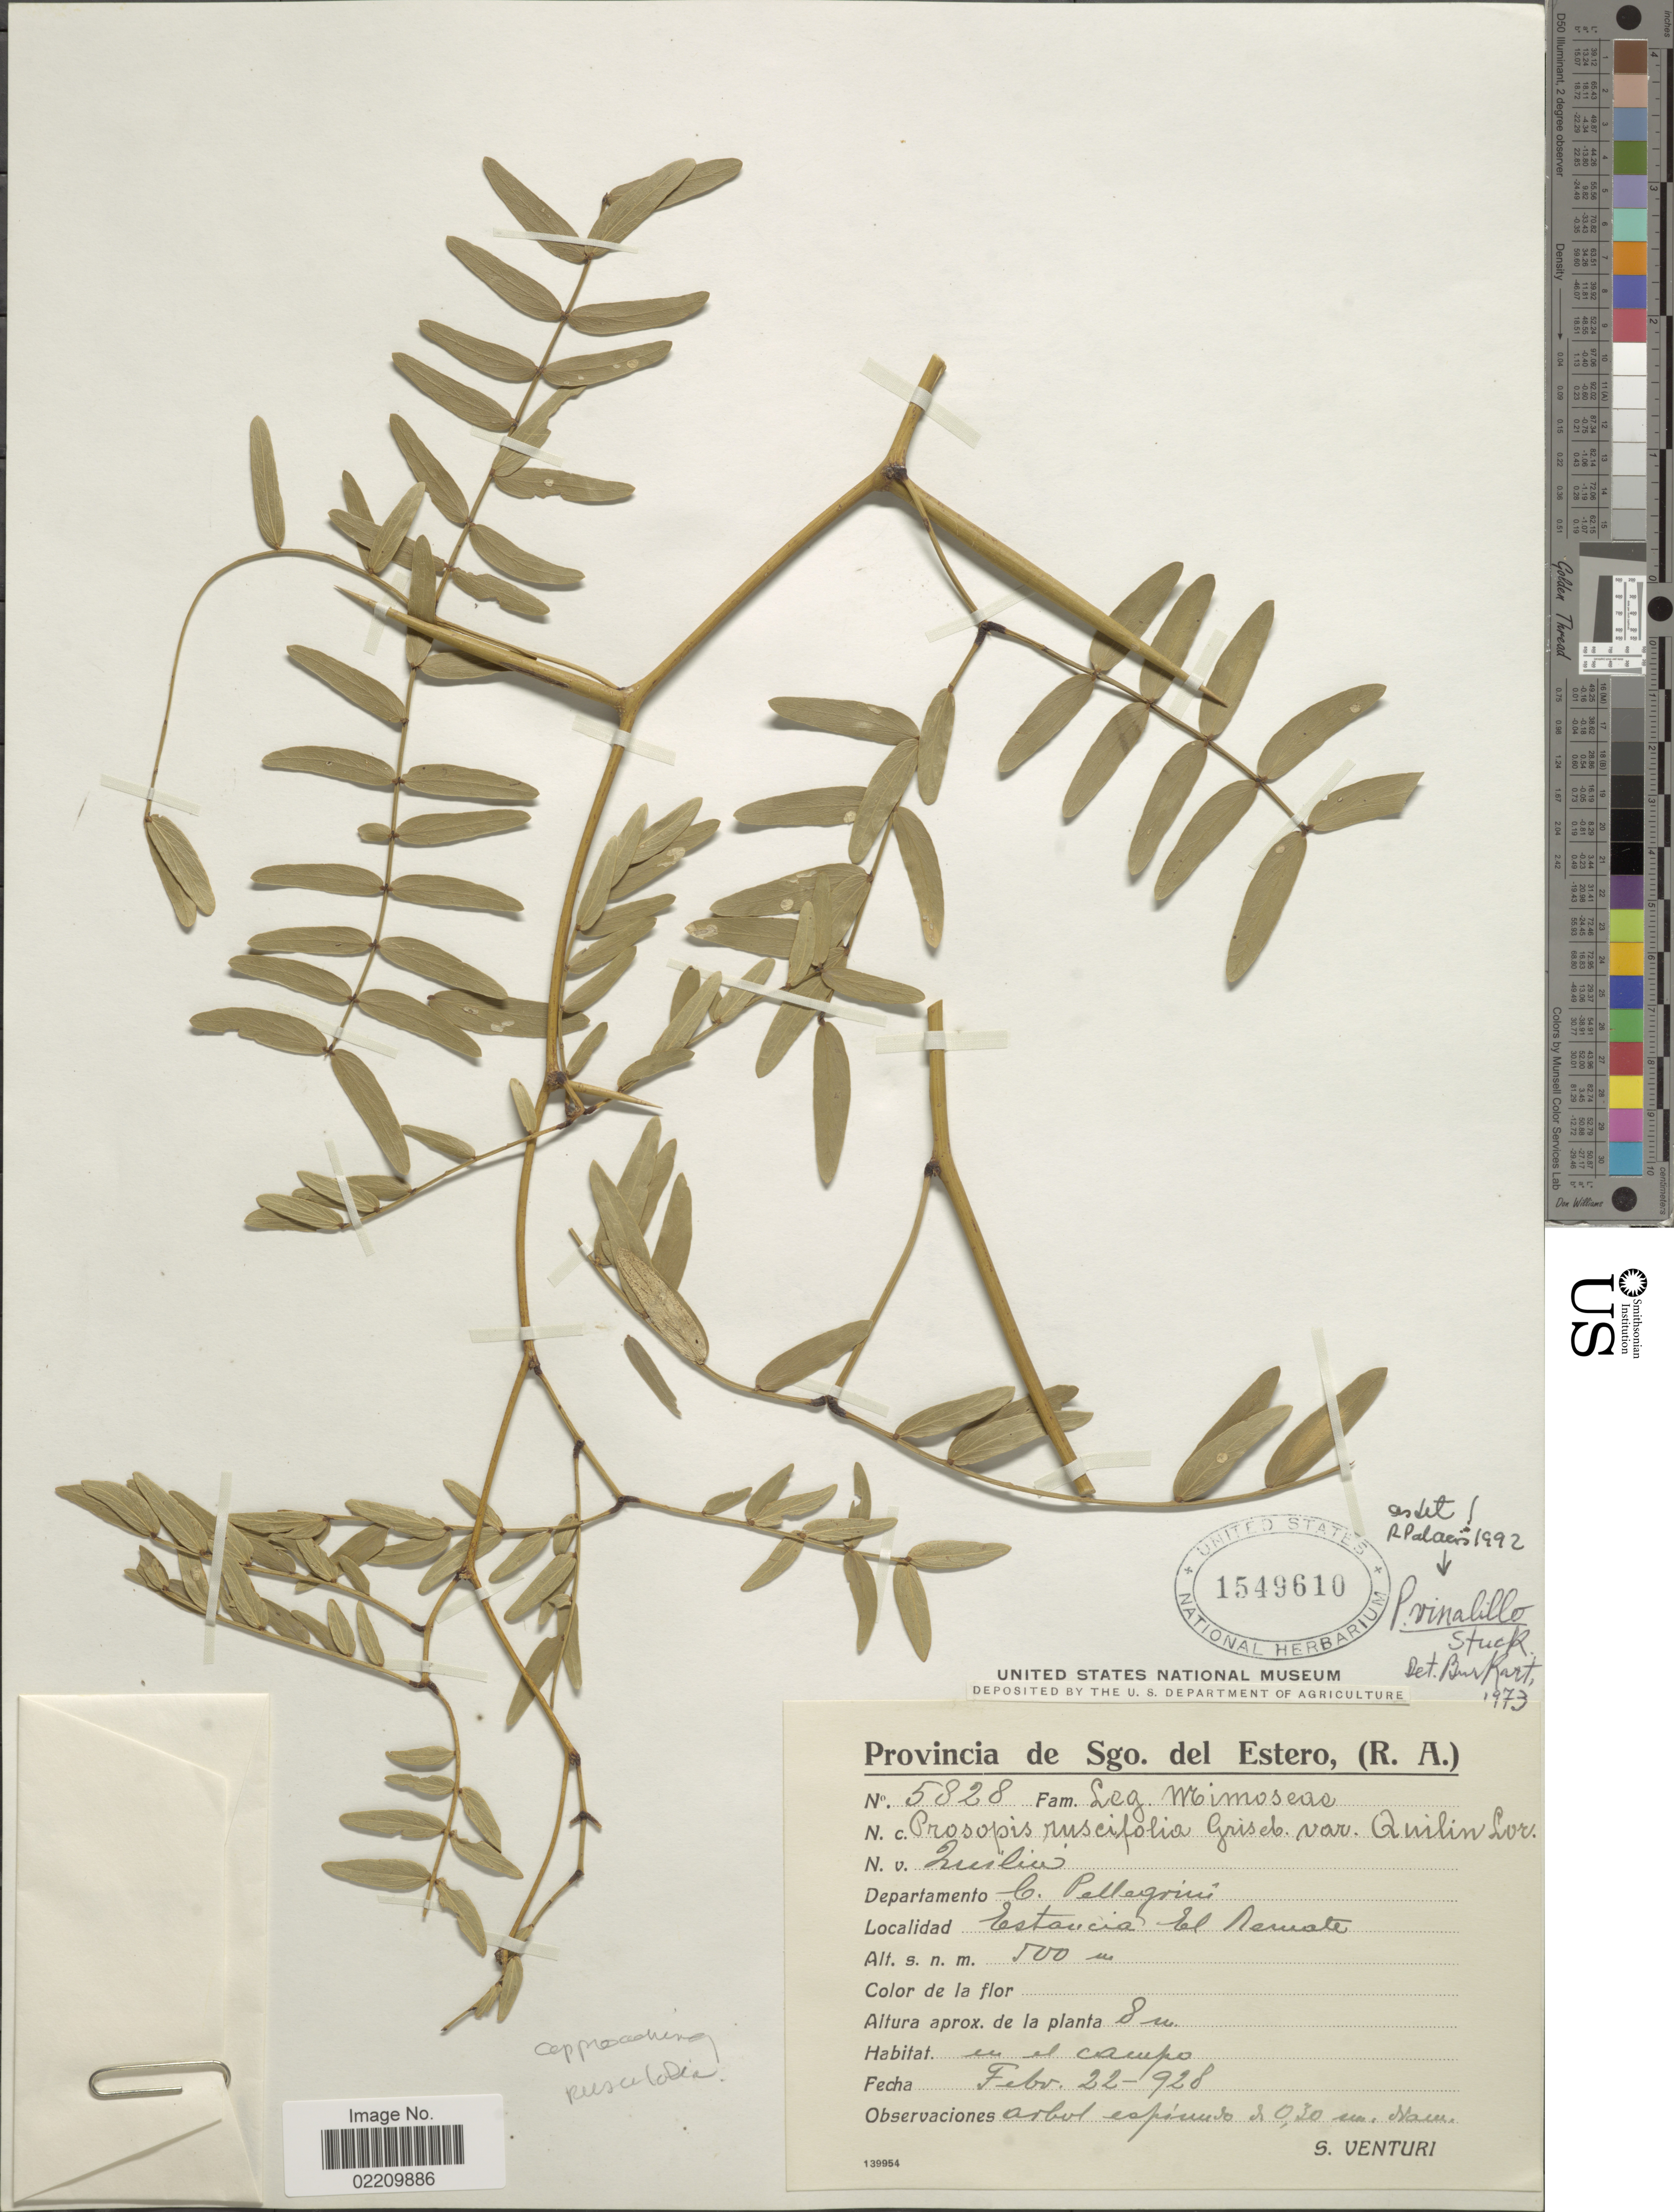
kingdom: Plantae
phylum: Tracheophyta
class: Magnoliopsida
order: Fabales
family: Fabaceae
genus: Neltuma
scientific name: Neltuma x vinalillo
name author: (Stuck.) C. E. Hughes & G.P. Lewis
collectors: S. Venturi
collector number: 5828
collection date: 1928-02-22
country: Argentina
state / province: Santiago del Estero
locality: Provincia de Sgo. del Estero, Departamento C. Pellegrini, Estancia El Remate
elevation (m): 500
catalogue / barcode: US 1549610